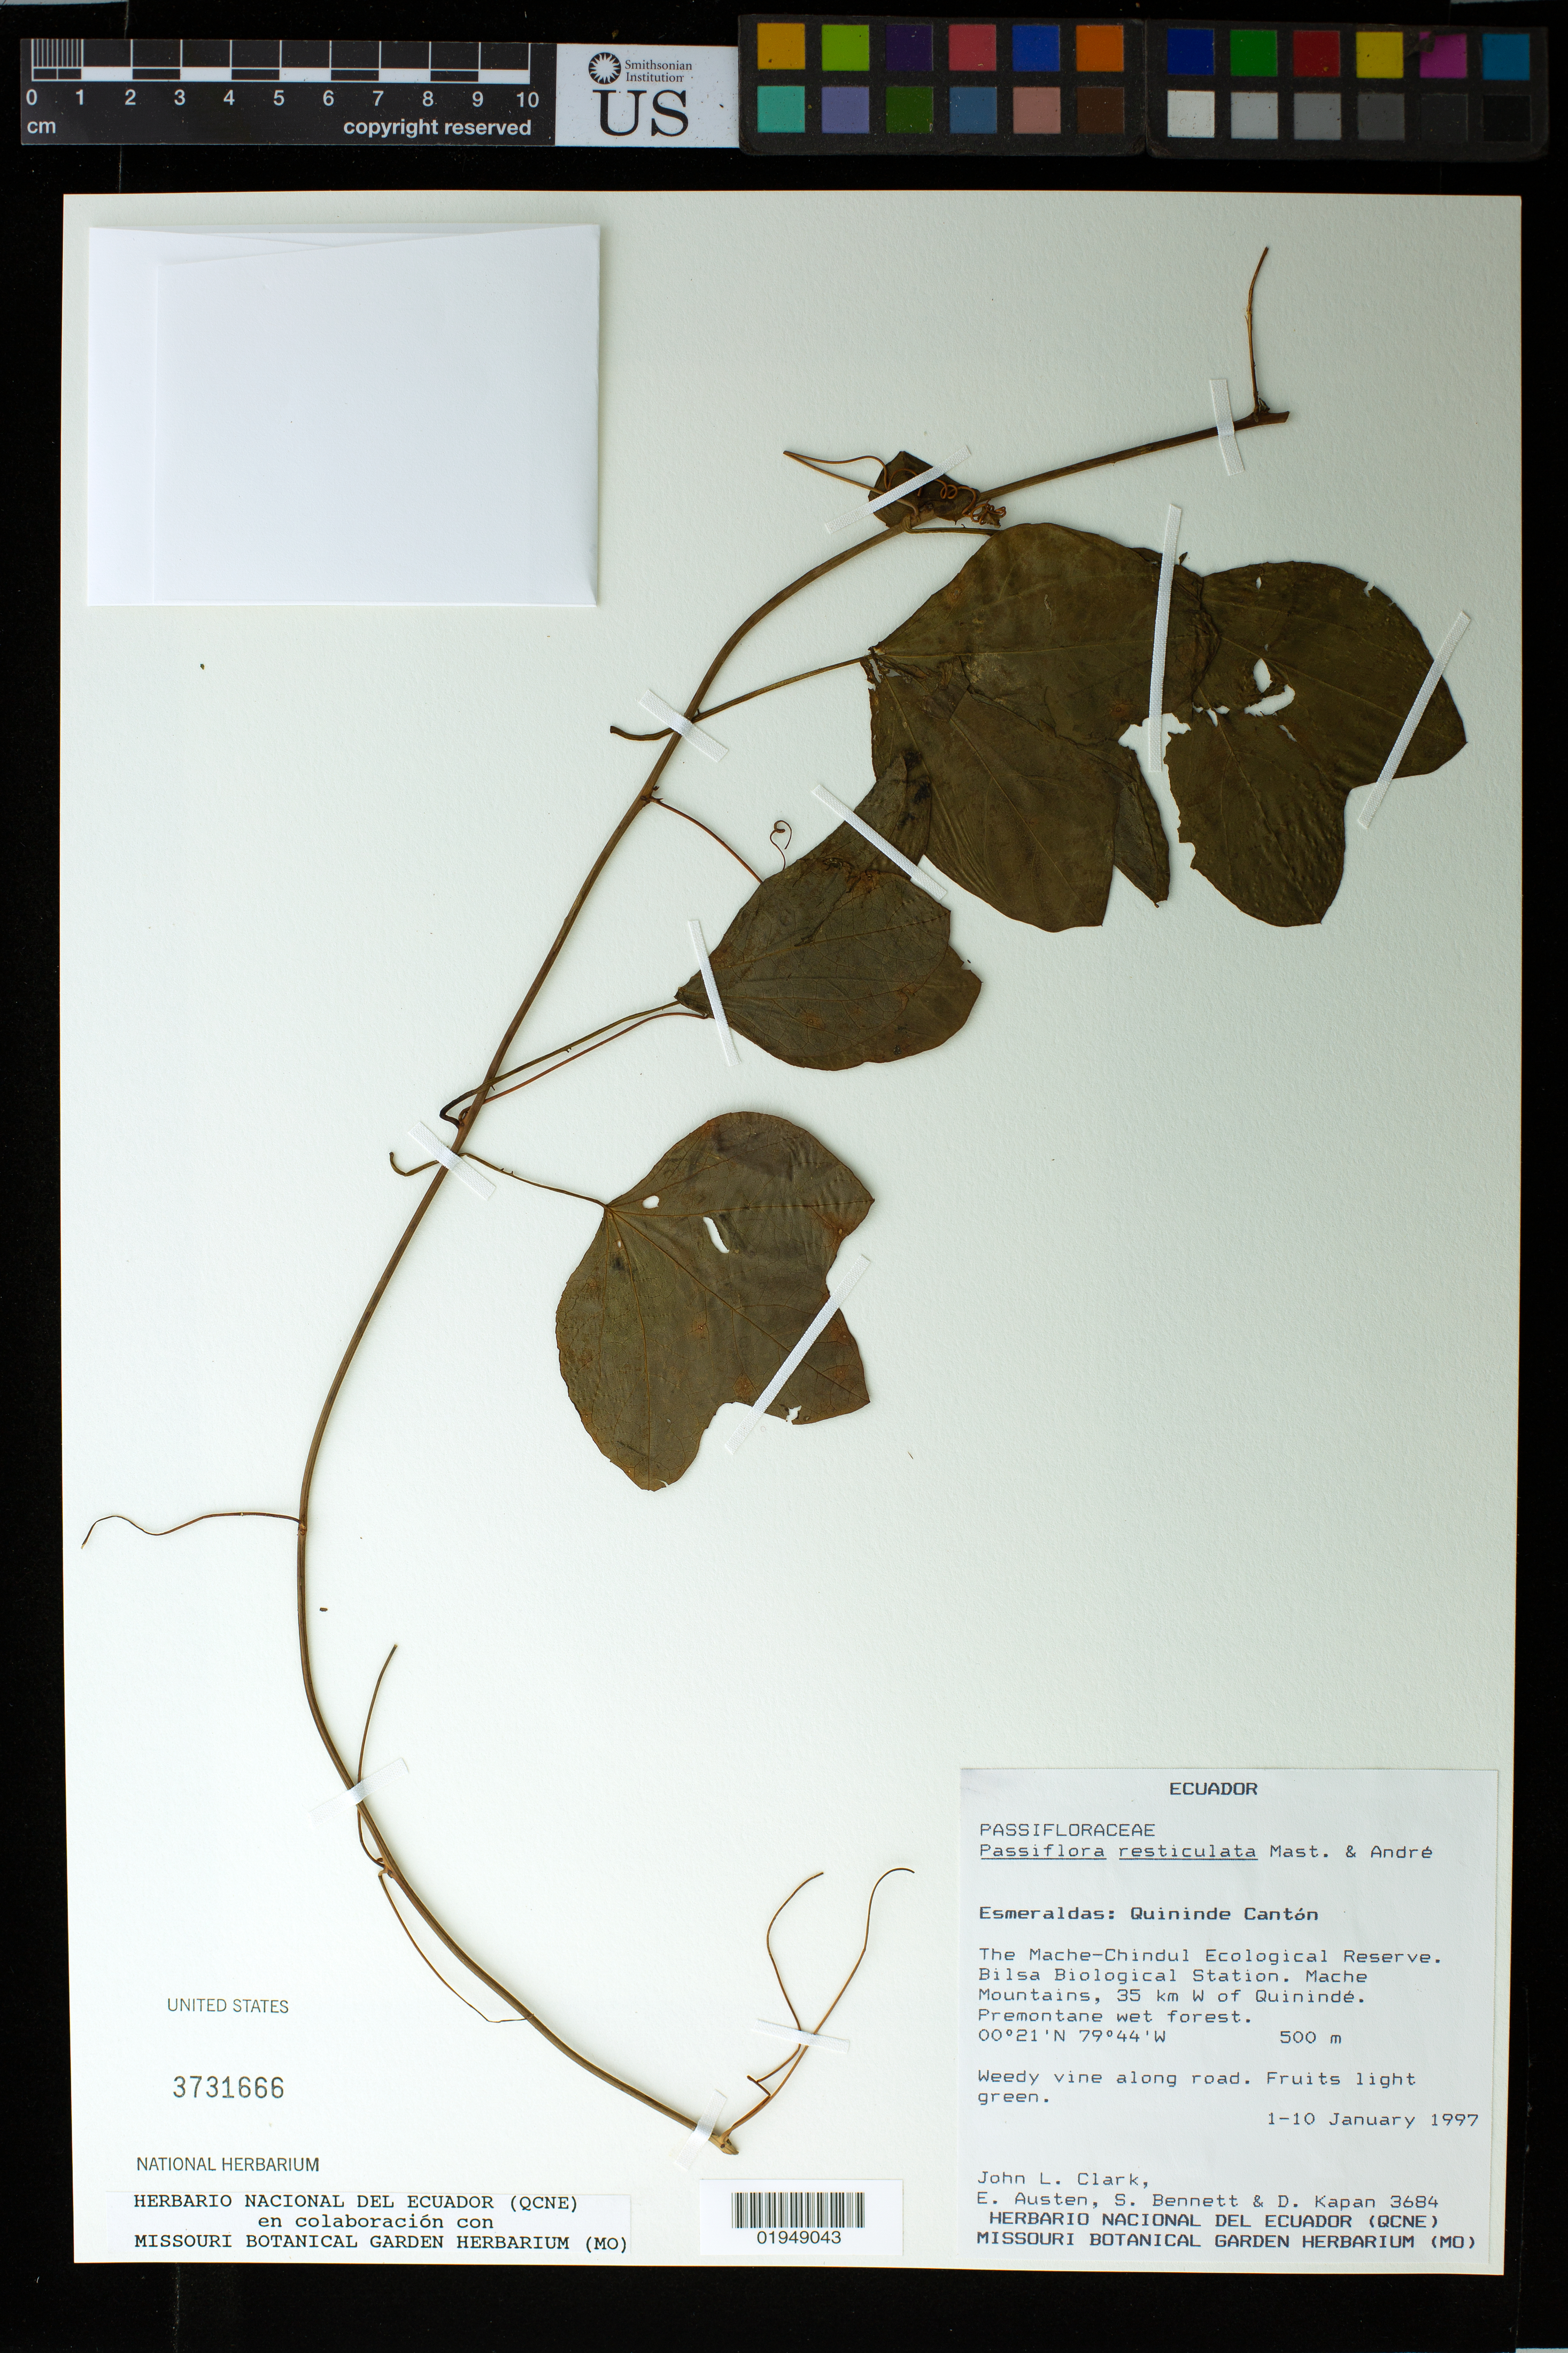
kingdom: Plantae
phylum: Tracheophyta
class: Magnoliopsida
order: Malpighiales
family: Passifloraceae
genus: Passiflora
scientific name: Passiflora resticulata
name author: Mast. & André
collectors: J. L. Clark, E. Austen, S. Bennett & D. Kapan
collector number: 3684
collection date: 1997-01-01/1997-01-10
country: Ecuador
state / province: Esmeraldas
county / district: Quinindé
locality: The Mache-Chindul Ecological Reserve. Bilsa Biological Station. Mache Mountains, 35 km W of Quininde.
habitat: Premontane wet forest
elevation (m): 500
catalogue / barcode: US 3731666